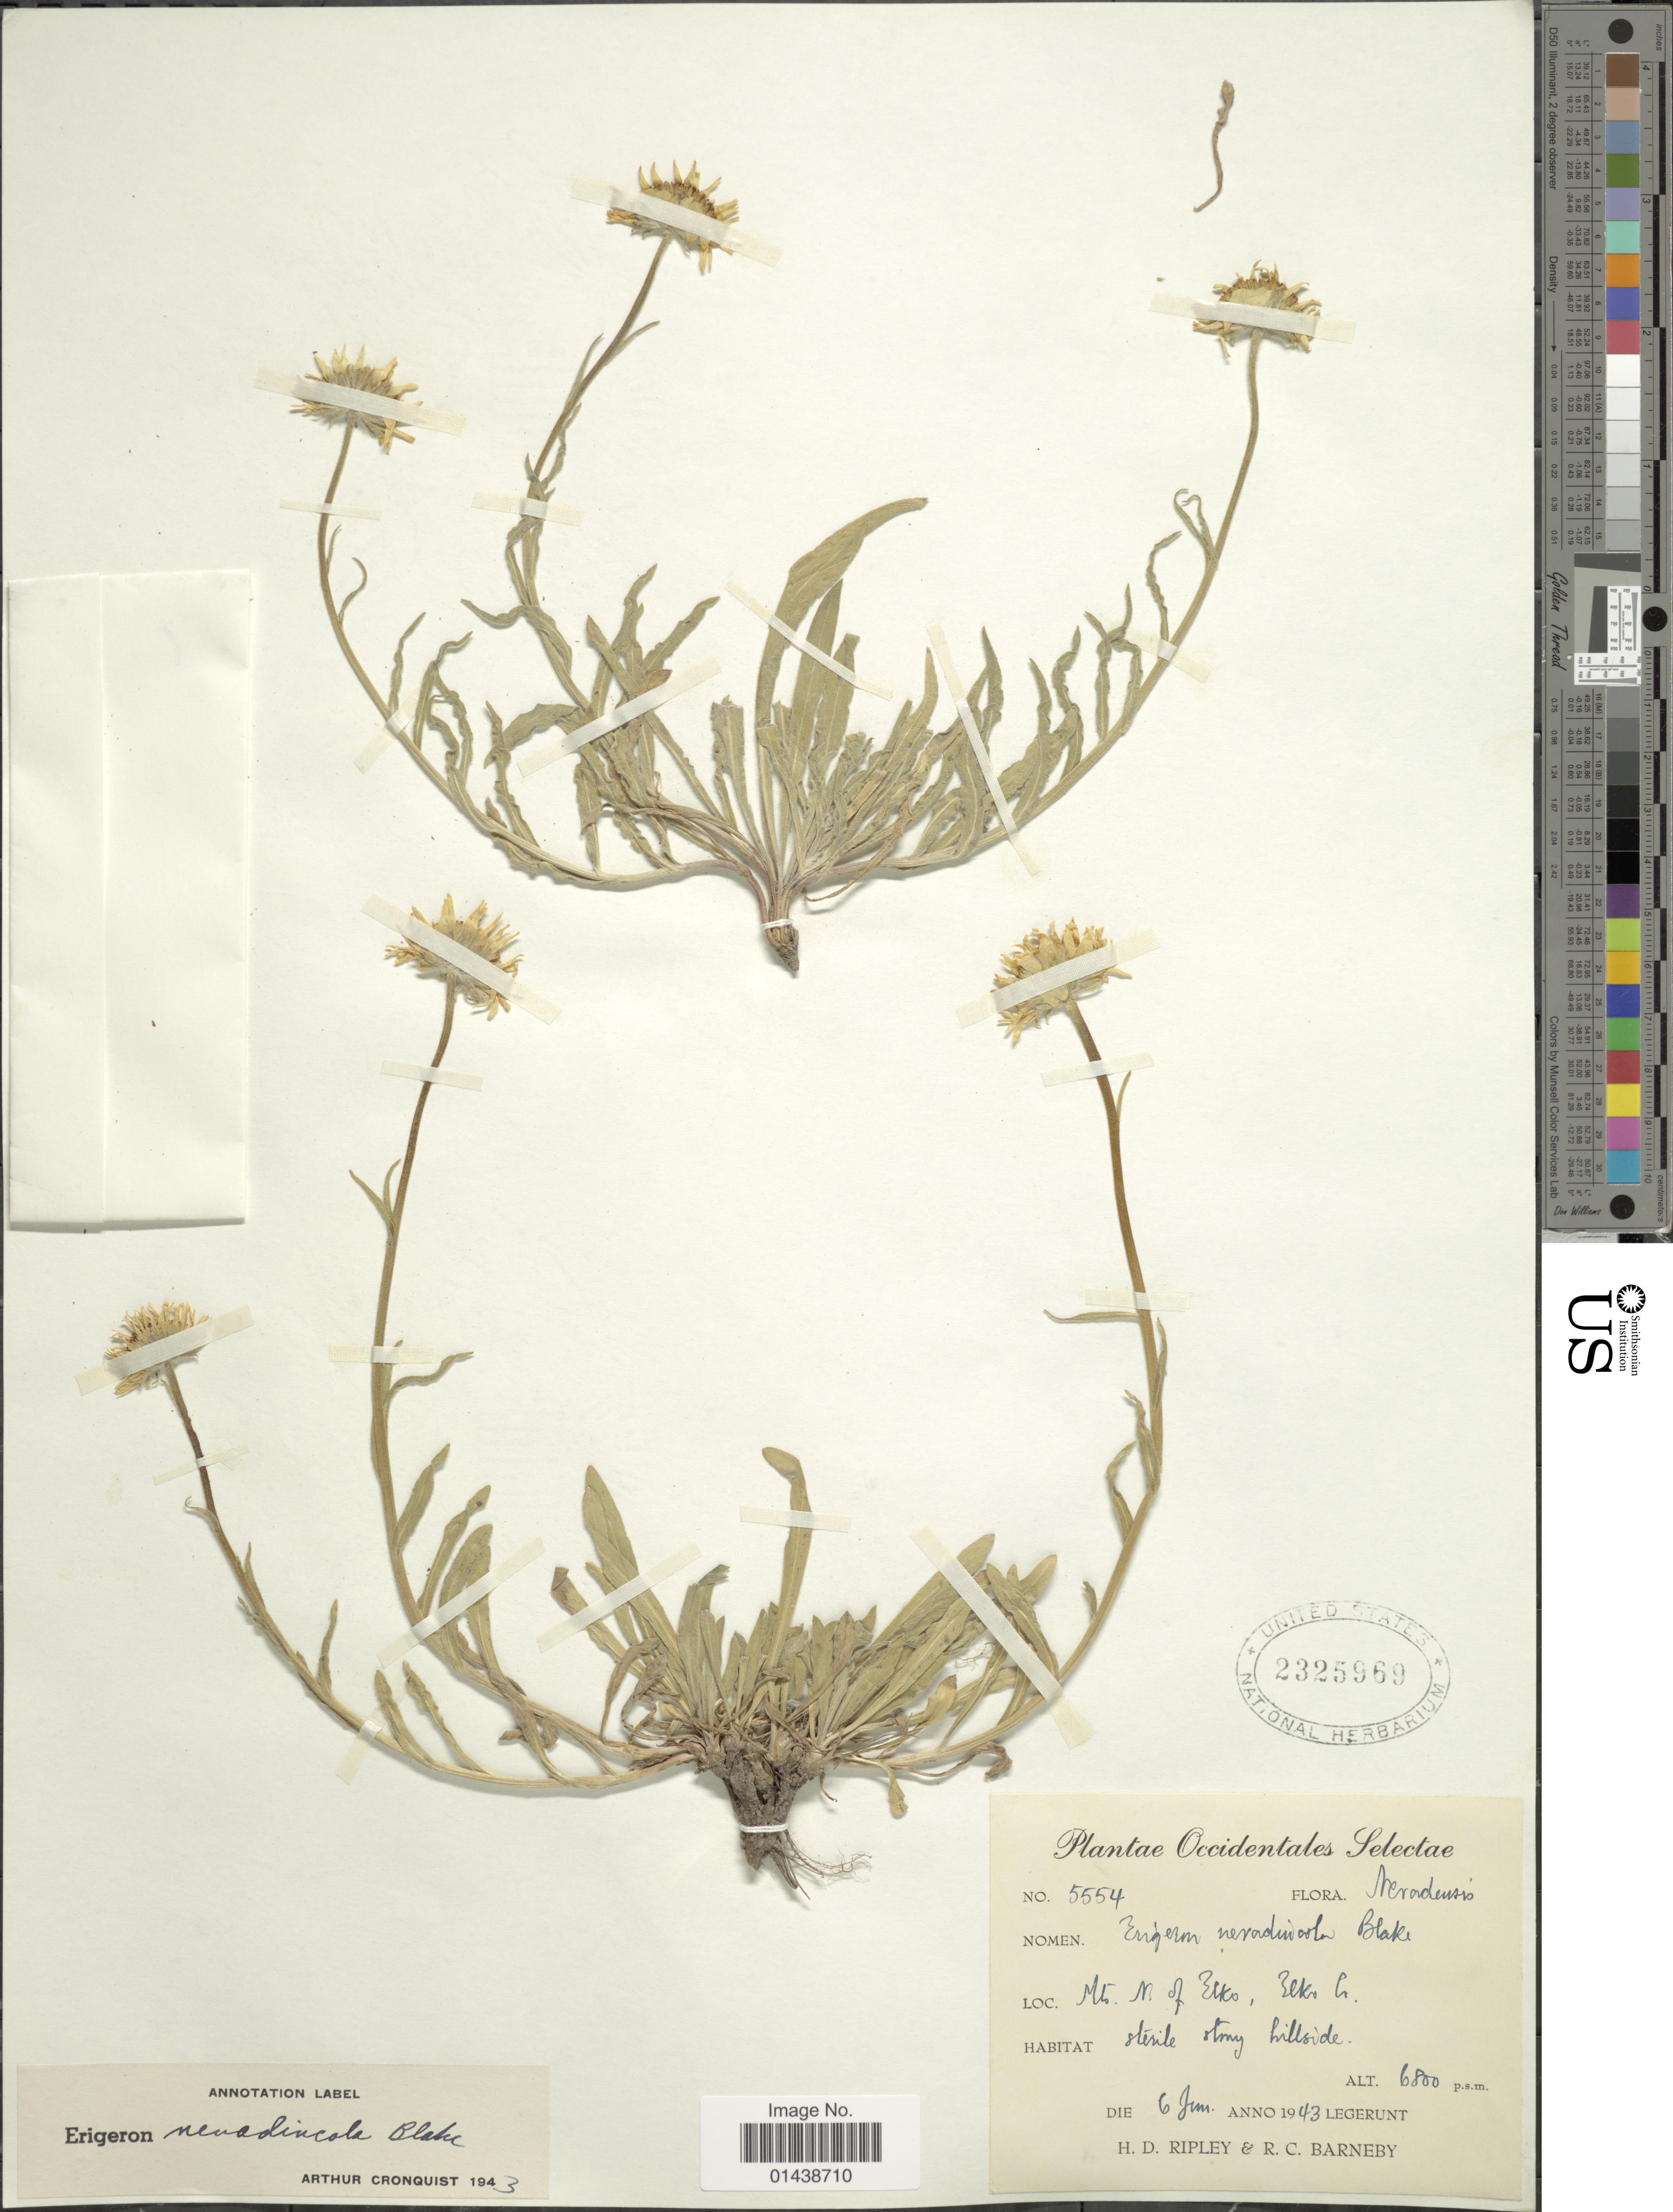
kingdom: Plantae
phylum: Tracheophyta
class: Magnoliopsida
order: Asterales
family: Asteraceae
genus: Erigeron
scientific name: Erigeron nevadincola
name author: S.F. Blake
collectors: H. Ripley & R. C. Barneby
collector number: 5554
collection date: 1943-06-06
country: United States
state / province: Nevada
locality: Mts. N. of Elko, Elko Co.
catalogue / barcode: US 2325969